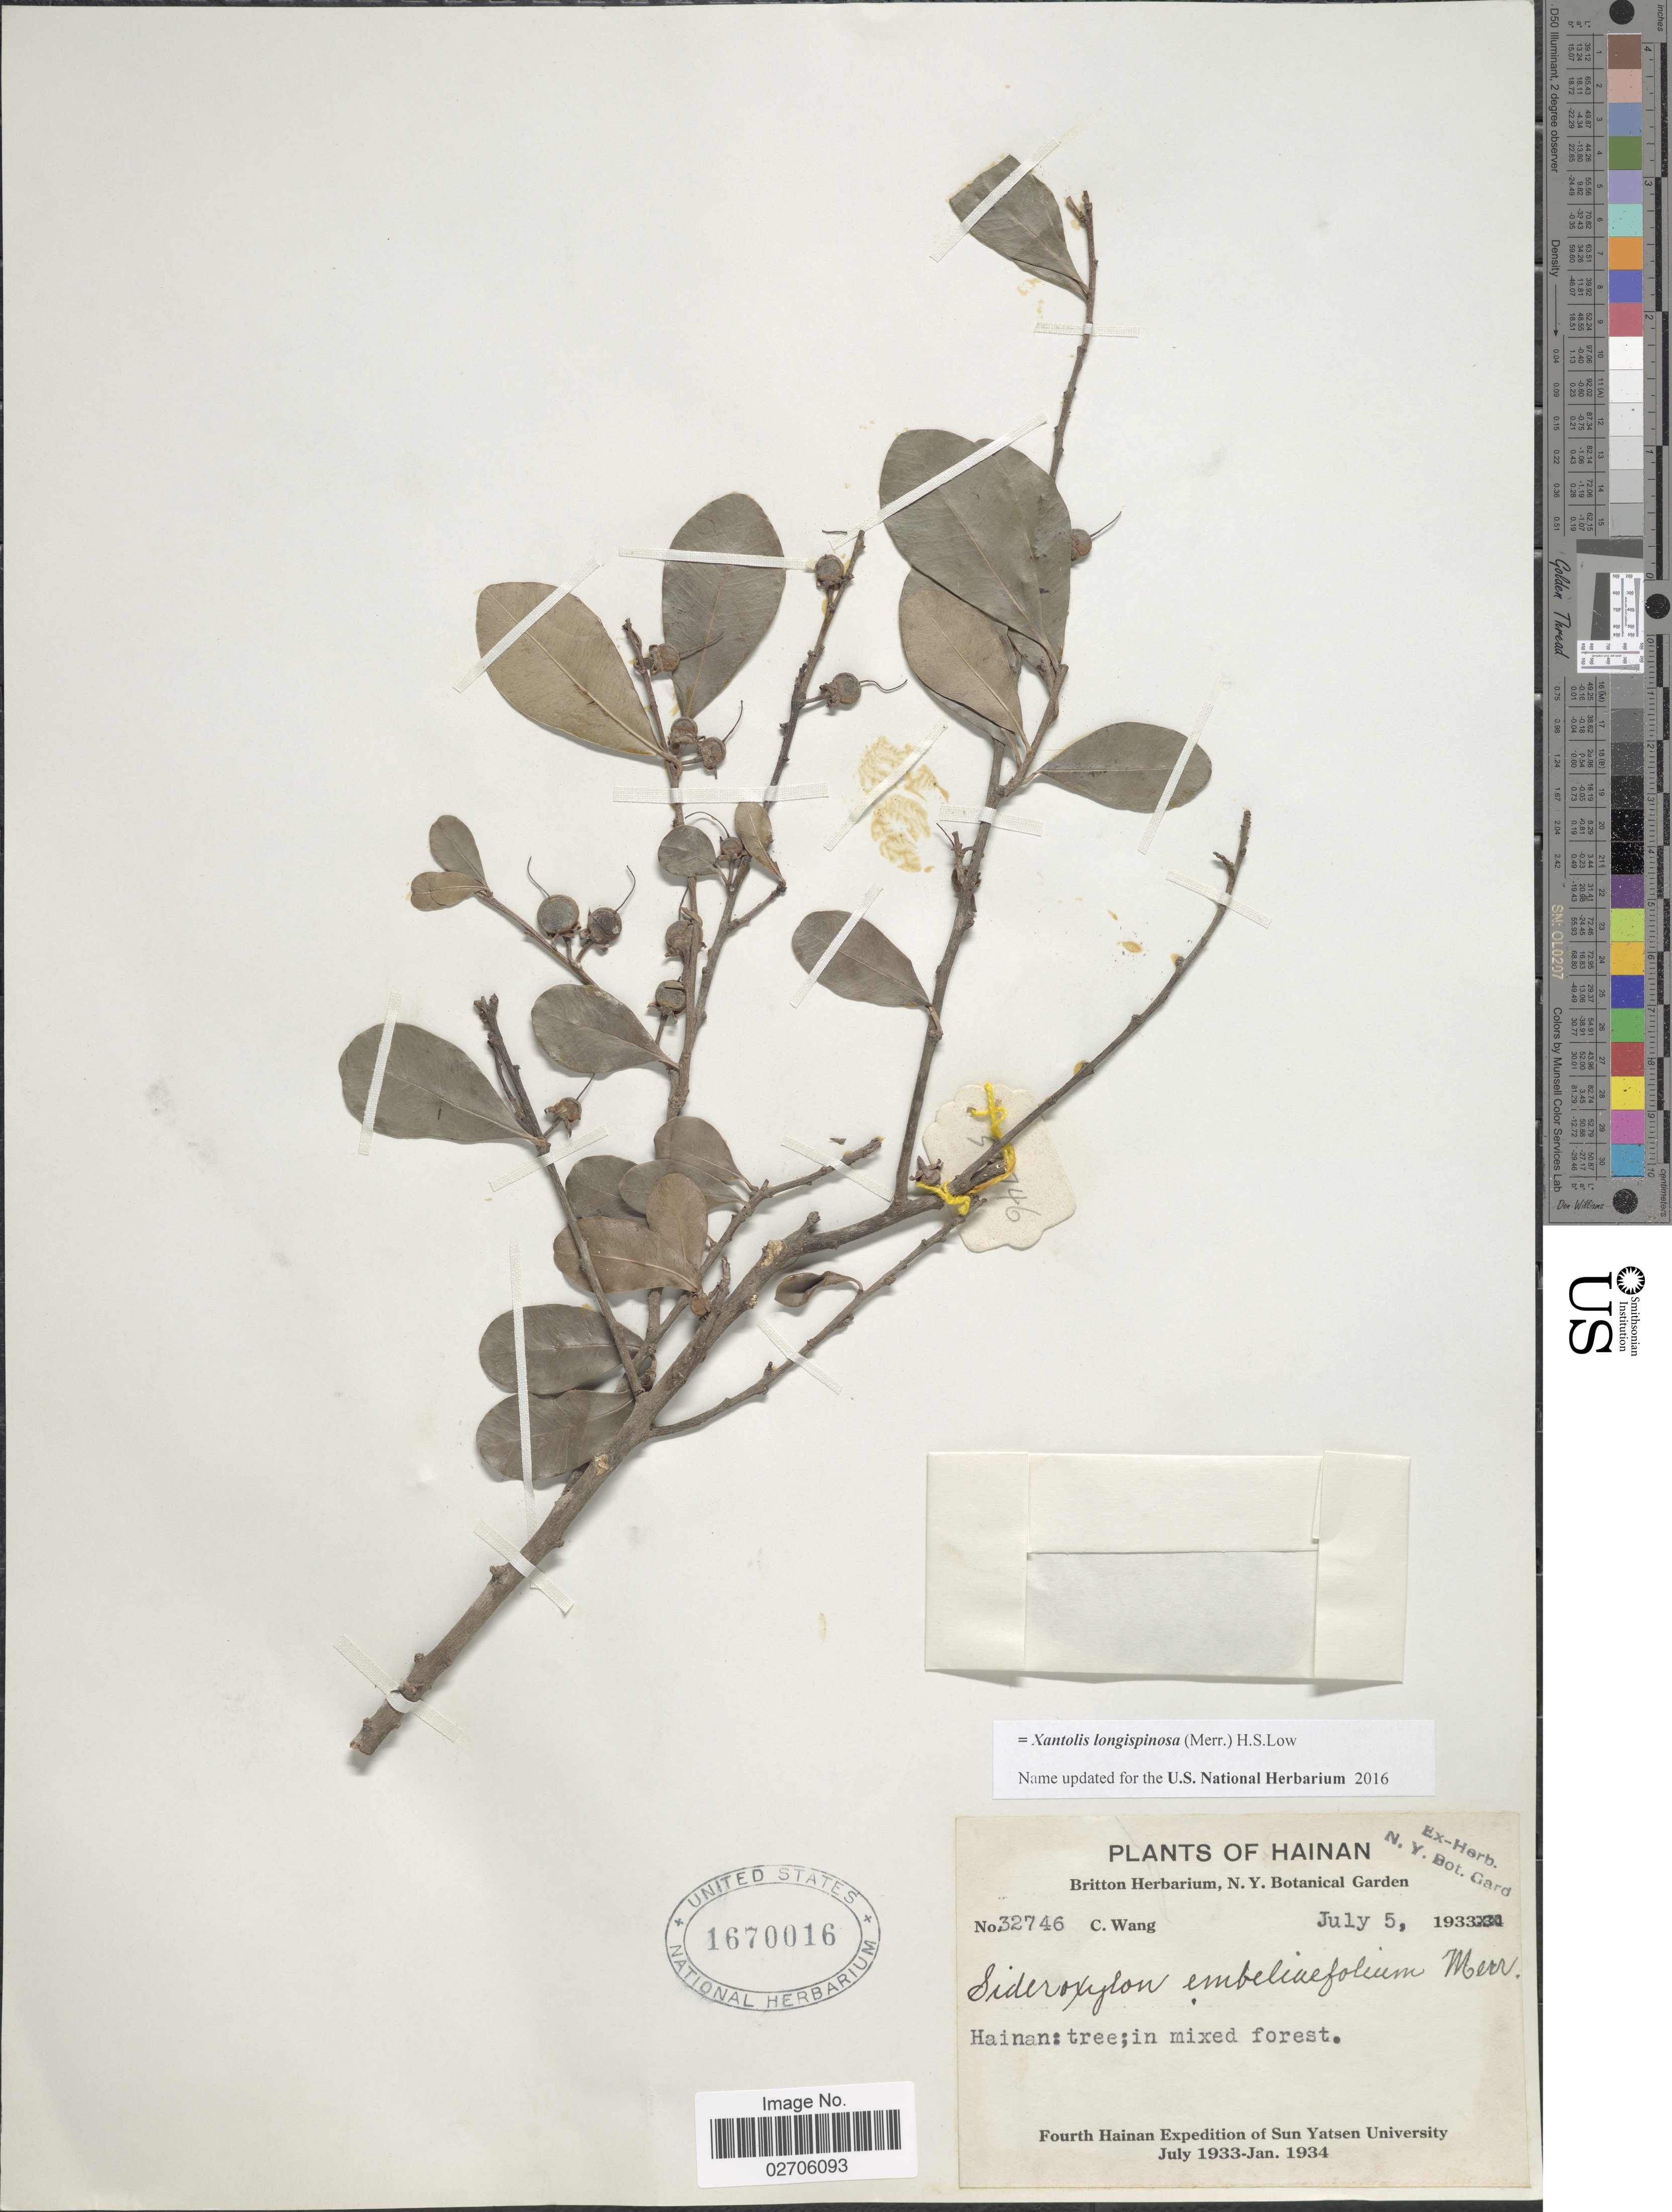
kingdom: Plantae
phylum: Tracheophyta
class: Magnoliopsida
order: Ericales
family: Sapotaceae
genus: Xantolis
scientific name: Xantolis longispinosa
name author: (Merr.) H.S. Lo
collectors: C. Wang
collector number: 32746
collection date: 1933-07-05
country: China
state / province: Hainan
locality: Hainan.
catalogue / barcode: US 1670016